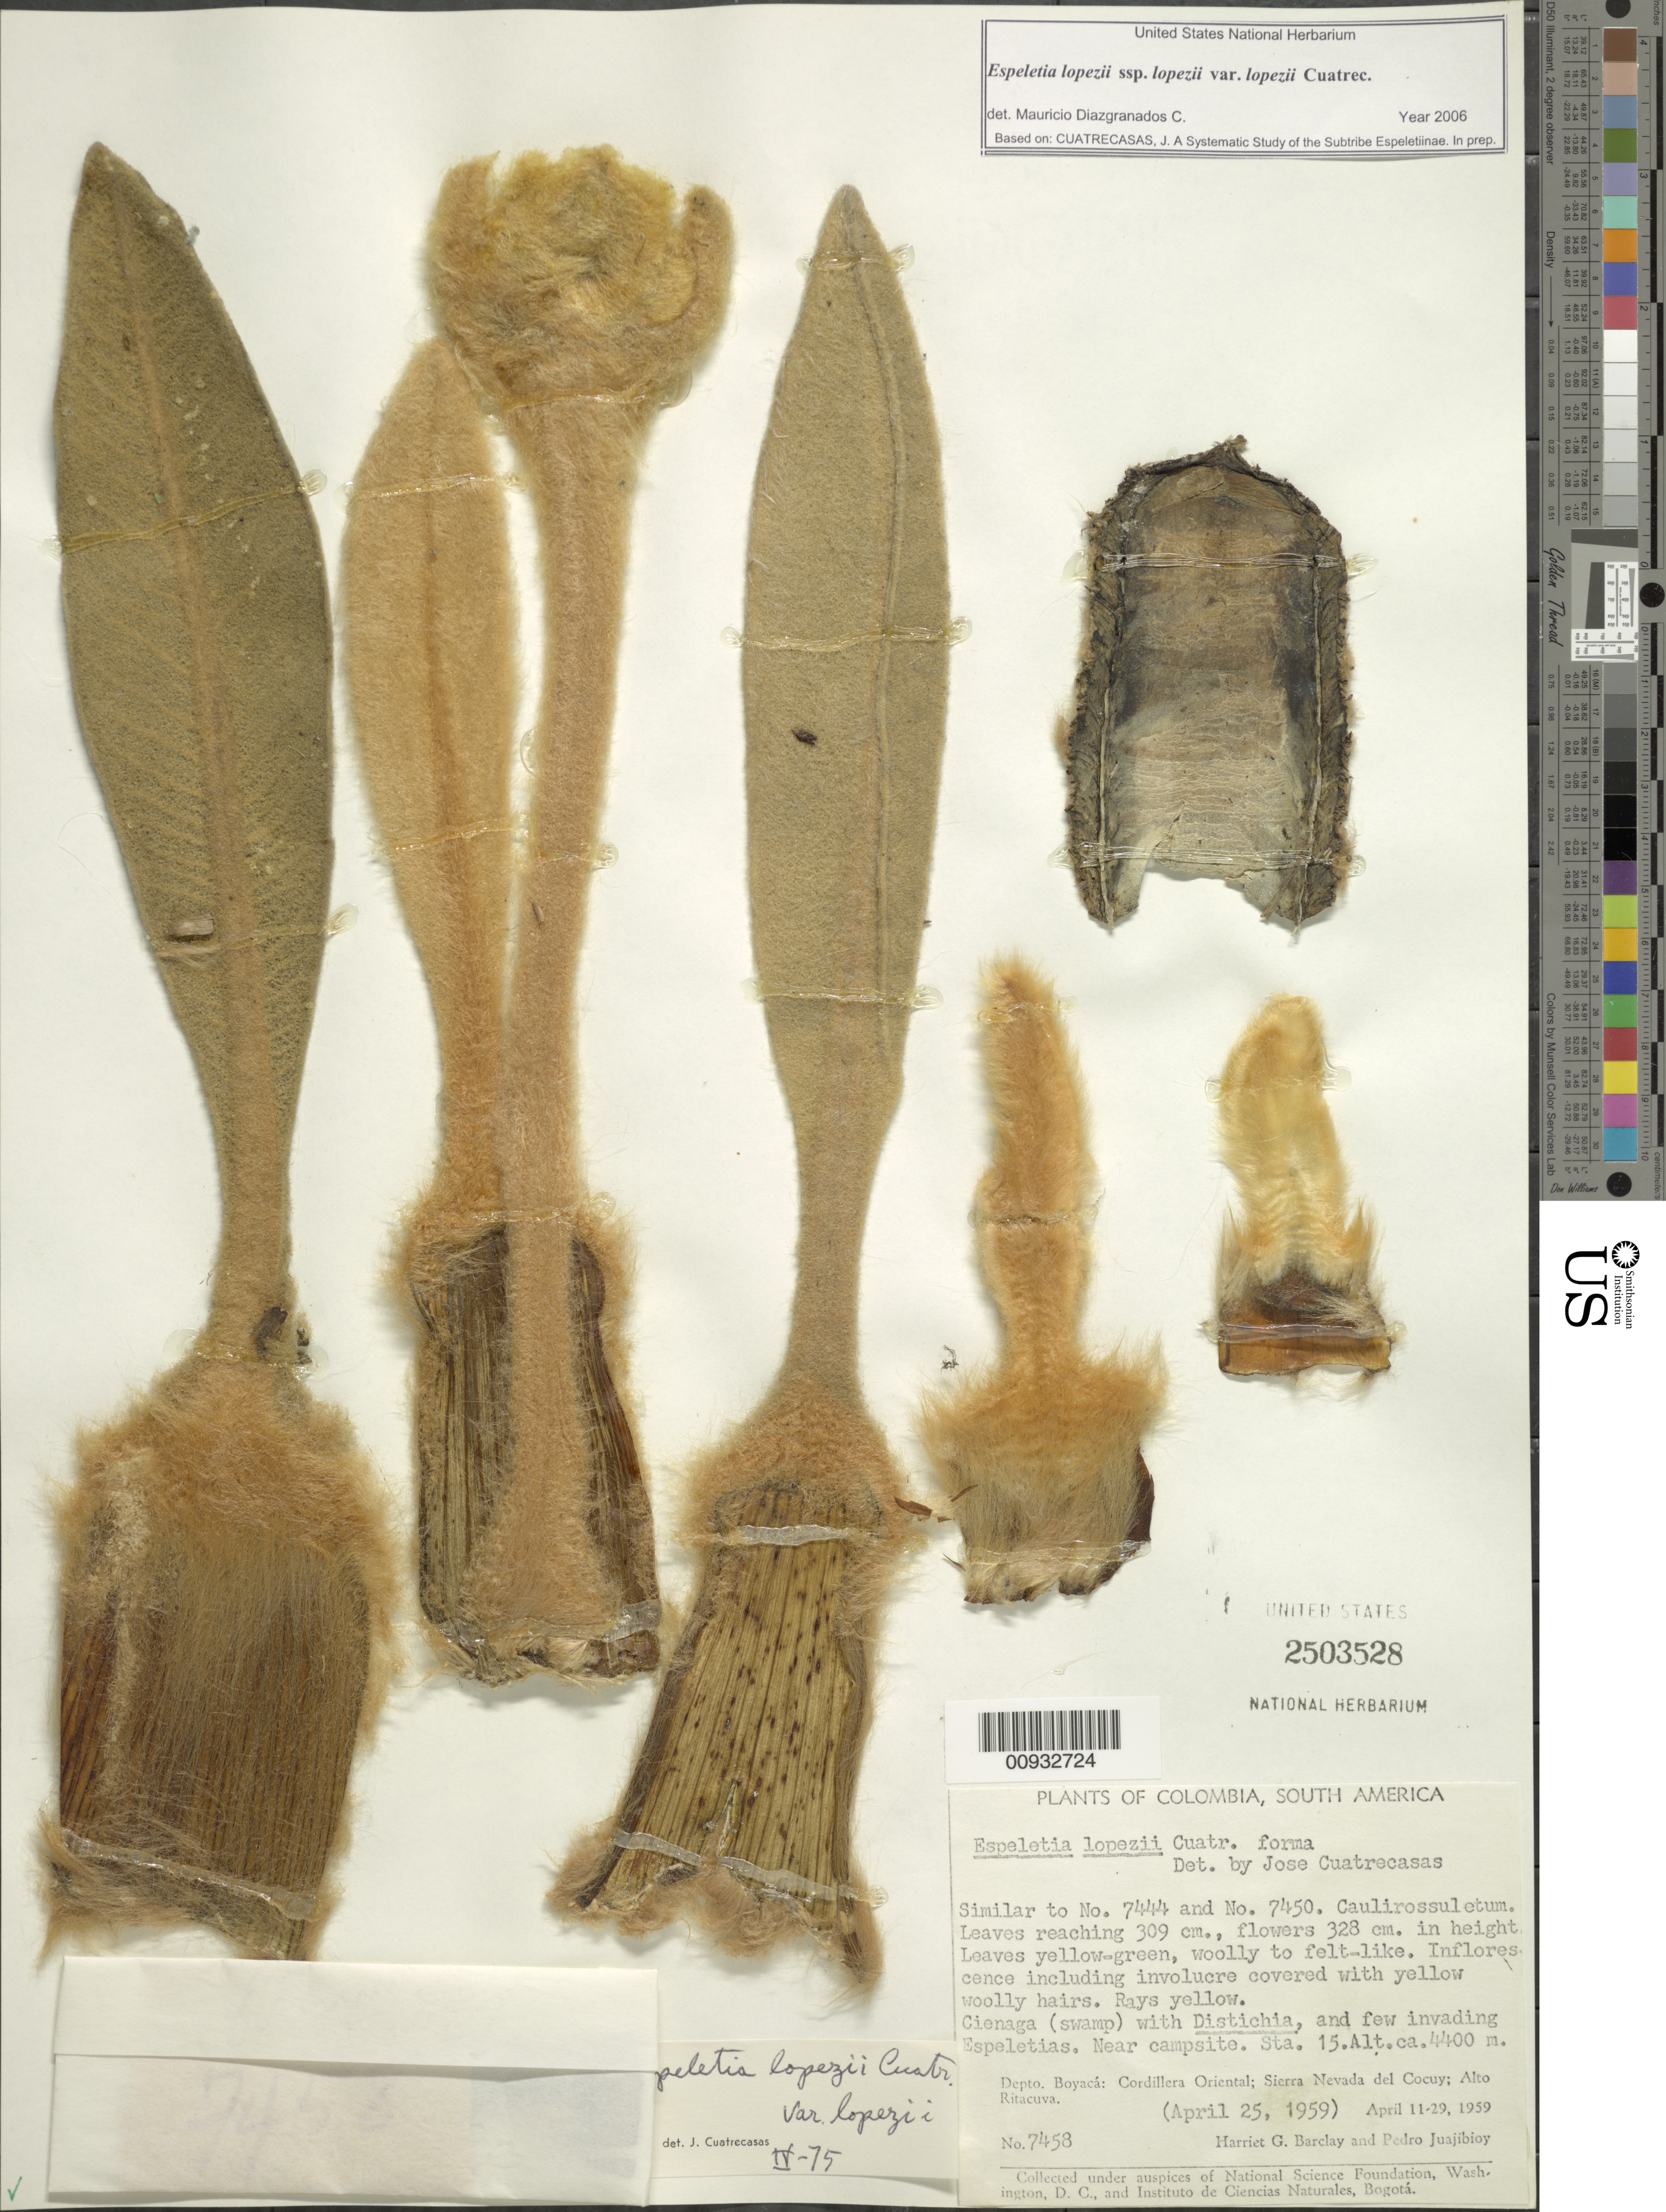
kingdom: Plantae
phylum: Tracheophyta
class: Magnoliopsida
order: Asterales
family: Asteraceae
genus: Espeletia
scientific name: Espeletia lopezii var. lopezi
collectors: H. G. Barclay & P. Juajibioy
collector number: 7458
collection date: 1959-04-25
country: Colombia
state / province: Boyacá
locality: Cordillera Oriental; Sierra Nevada del Cocuy. Alto Ritacuva. Near Campsite. Sta. 15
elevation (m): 4400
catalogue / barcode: US 2503528